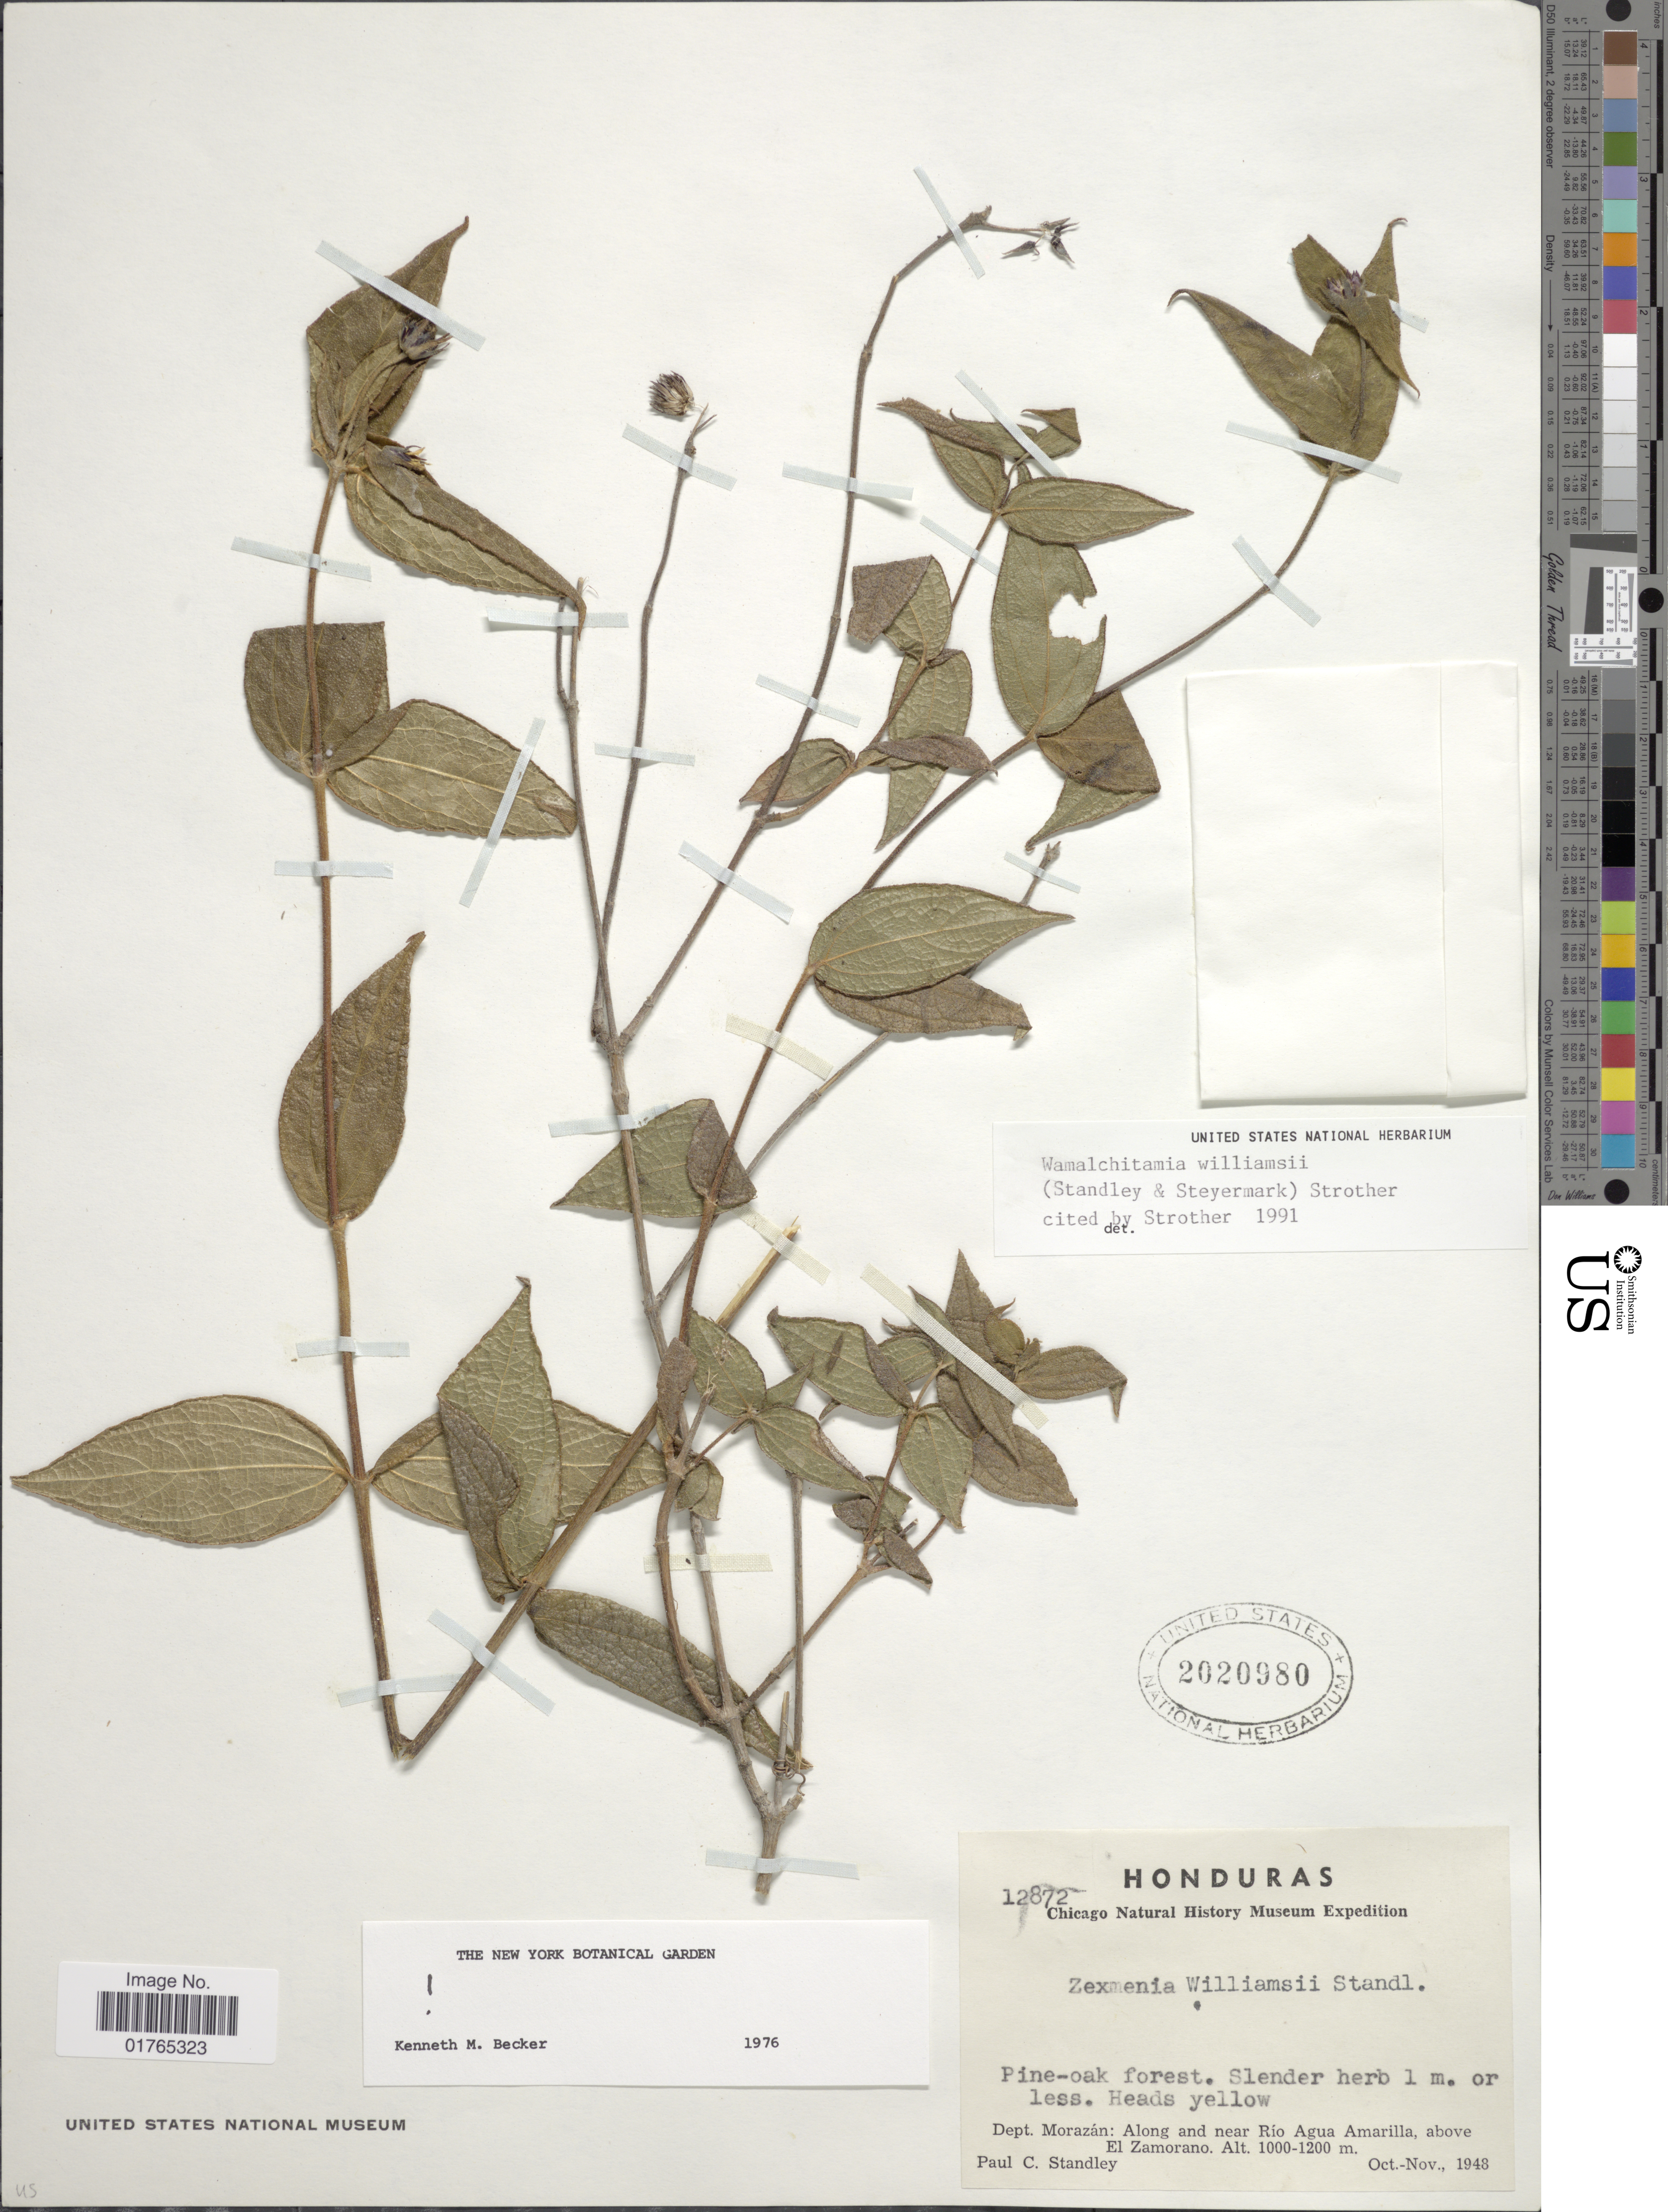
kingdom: Plantae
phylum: Tracheophyta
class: Magnoliopsida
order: Asterales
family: Asteraceae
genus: Wamalchitamia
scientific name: Wamalchitamia williamsii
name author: (Standl. & Steyerm.) Strother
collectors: P. C. Standley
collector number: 12872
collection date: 1948-10/1948-11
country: Honduras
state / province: Fco. Morazán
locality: Pine-oak forest, Dept. Morazán: along and near Río Agua Amarilla, above El Zamorano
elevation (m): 1000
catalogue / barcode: US 2020980